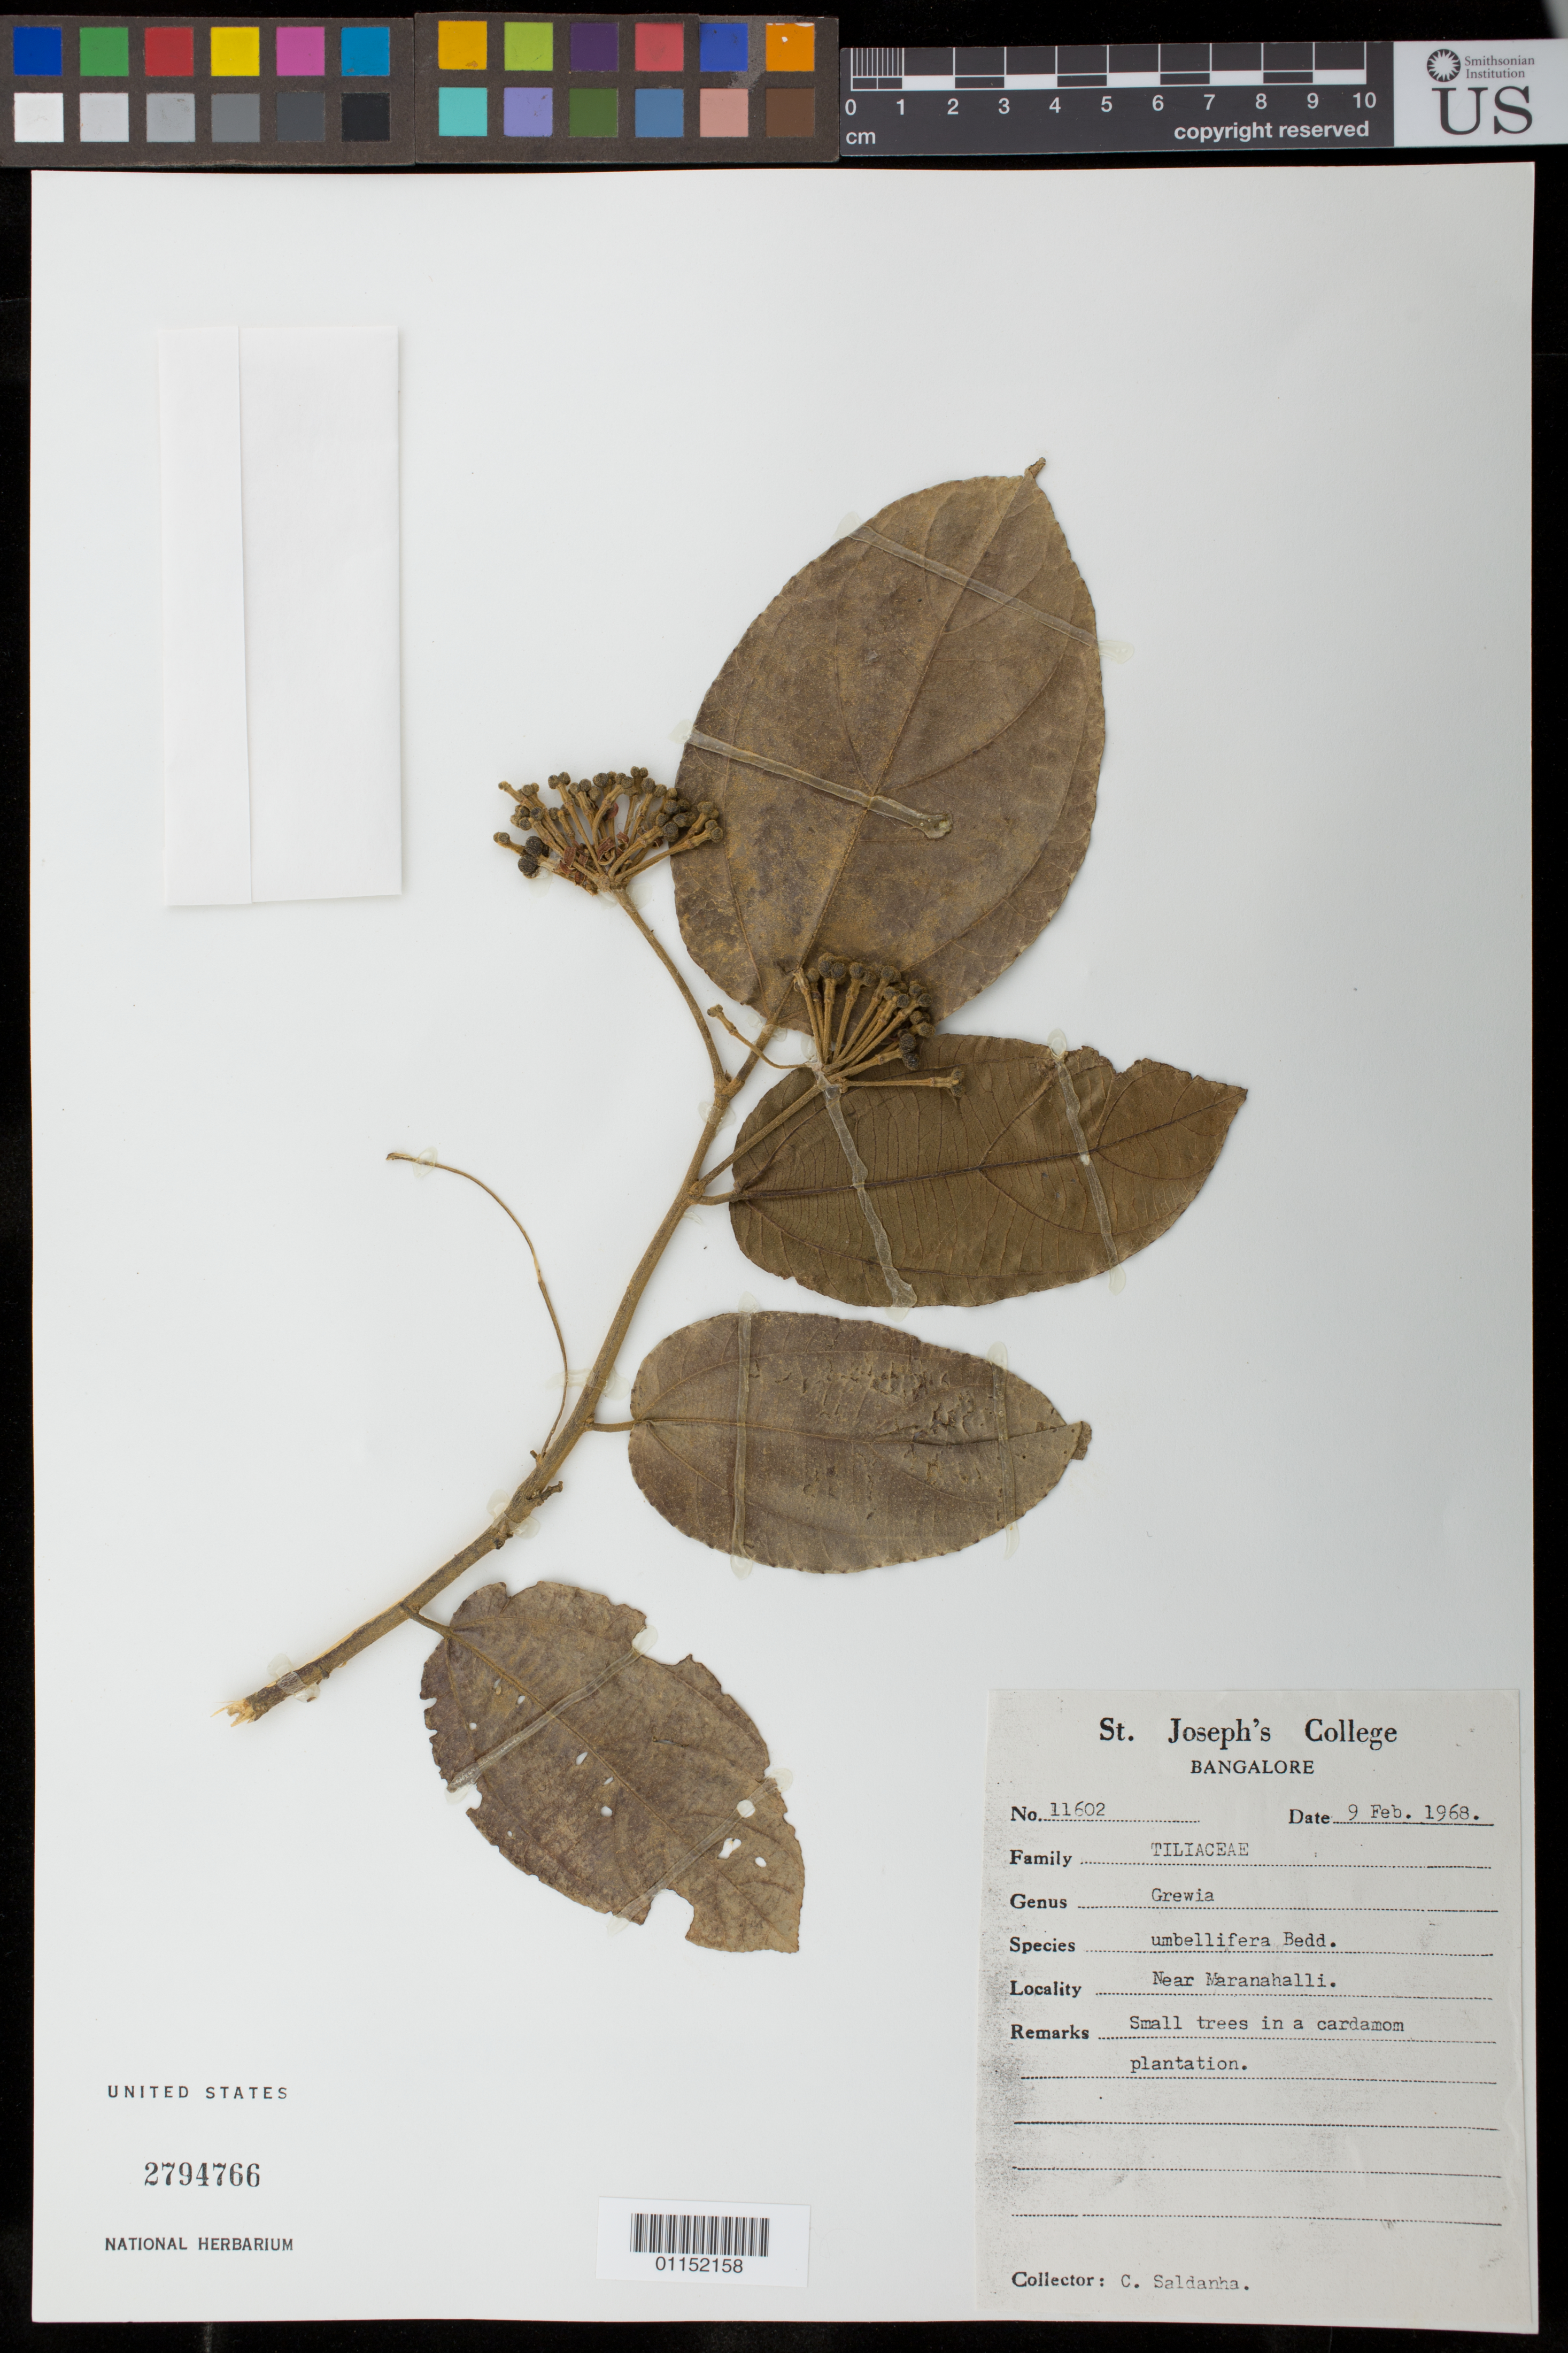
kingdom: Plantae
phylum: Tracheophyta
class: Magnoliopsida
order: Malvales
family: Malvaceae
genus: Grewia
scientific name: Grewia umbellifera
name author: Bedd.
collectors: C. J. Saldanha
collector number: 11602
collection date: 1968-02-09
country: India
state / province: Karnataka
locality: Near Maranahalli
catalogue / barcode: US 2794766